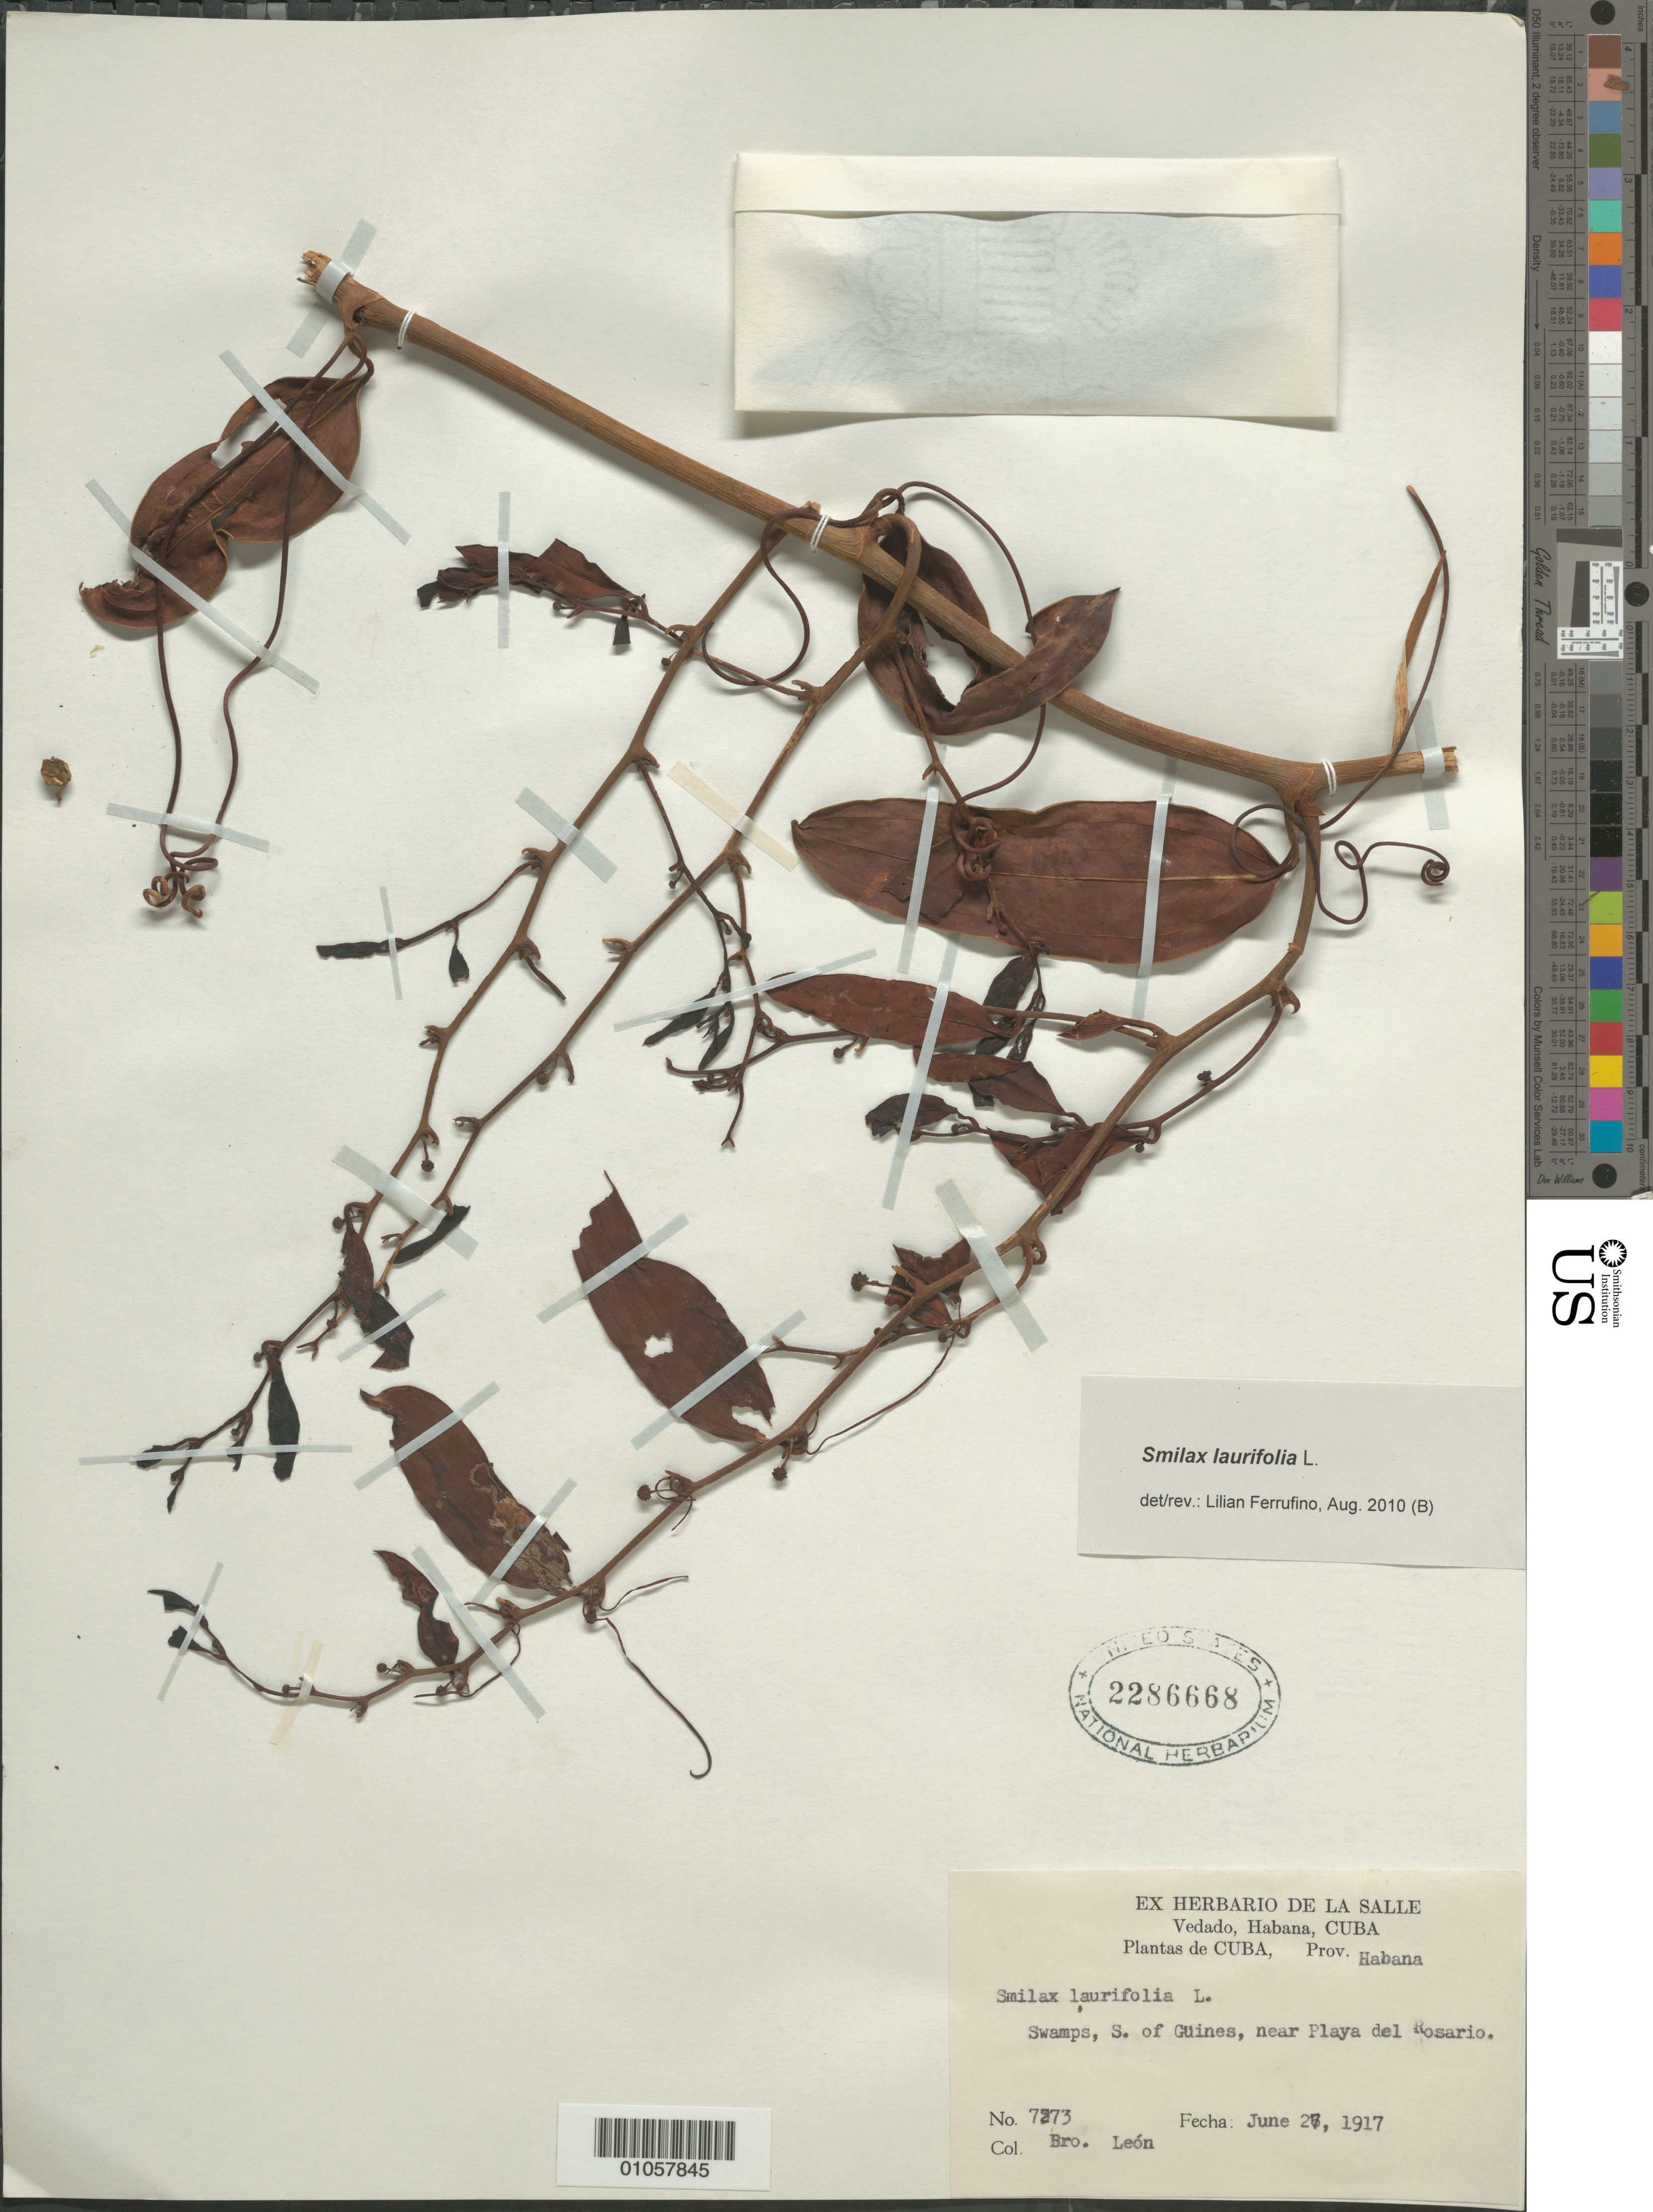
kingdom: Plantae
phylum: Tracheophyta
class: Liliopsida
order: Liliales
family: Smilacaceae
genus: Smilax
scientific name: Smilax laurifolia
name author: L.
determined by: Ferrufino, L., (USJ), Herbario Universidad de Costa Rica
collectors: Bro. León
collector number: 7273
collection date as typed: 27 Jun 1917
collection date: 1917-06-27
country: Cuba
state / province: La Habana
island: Cuba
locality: S of Guines, near Playa del Rosario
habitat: Swamps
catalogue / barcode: US 2286668